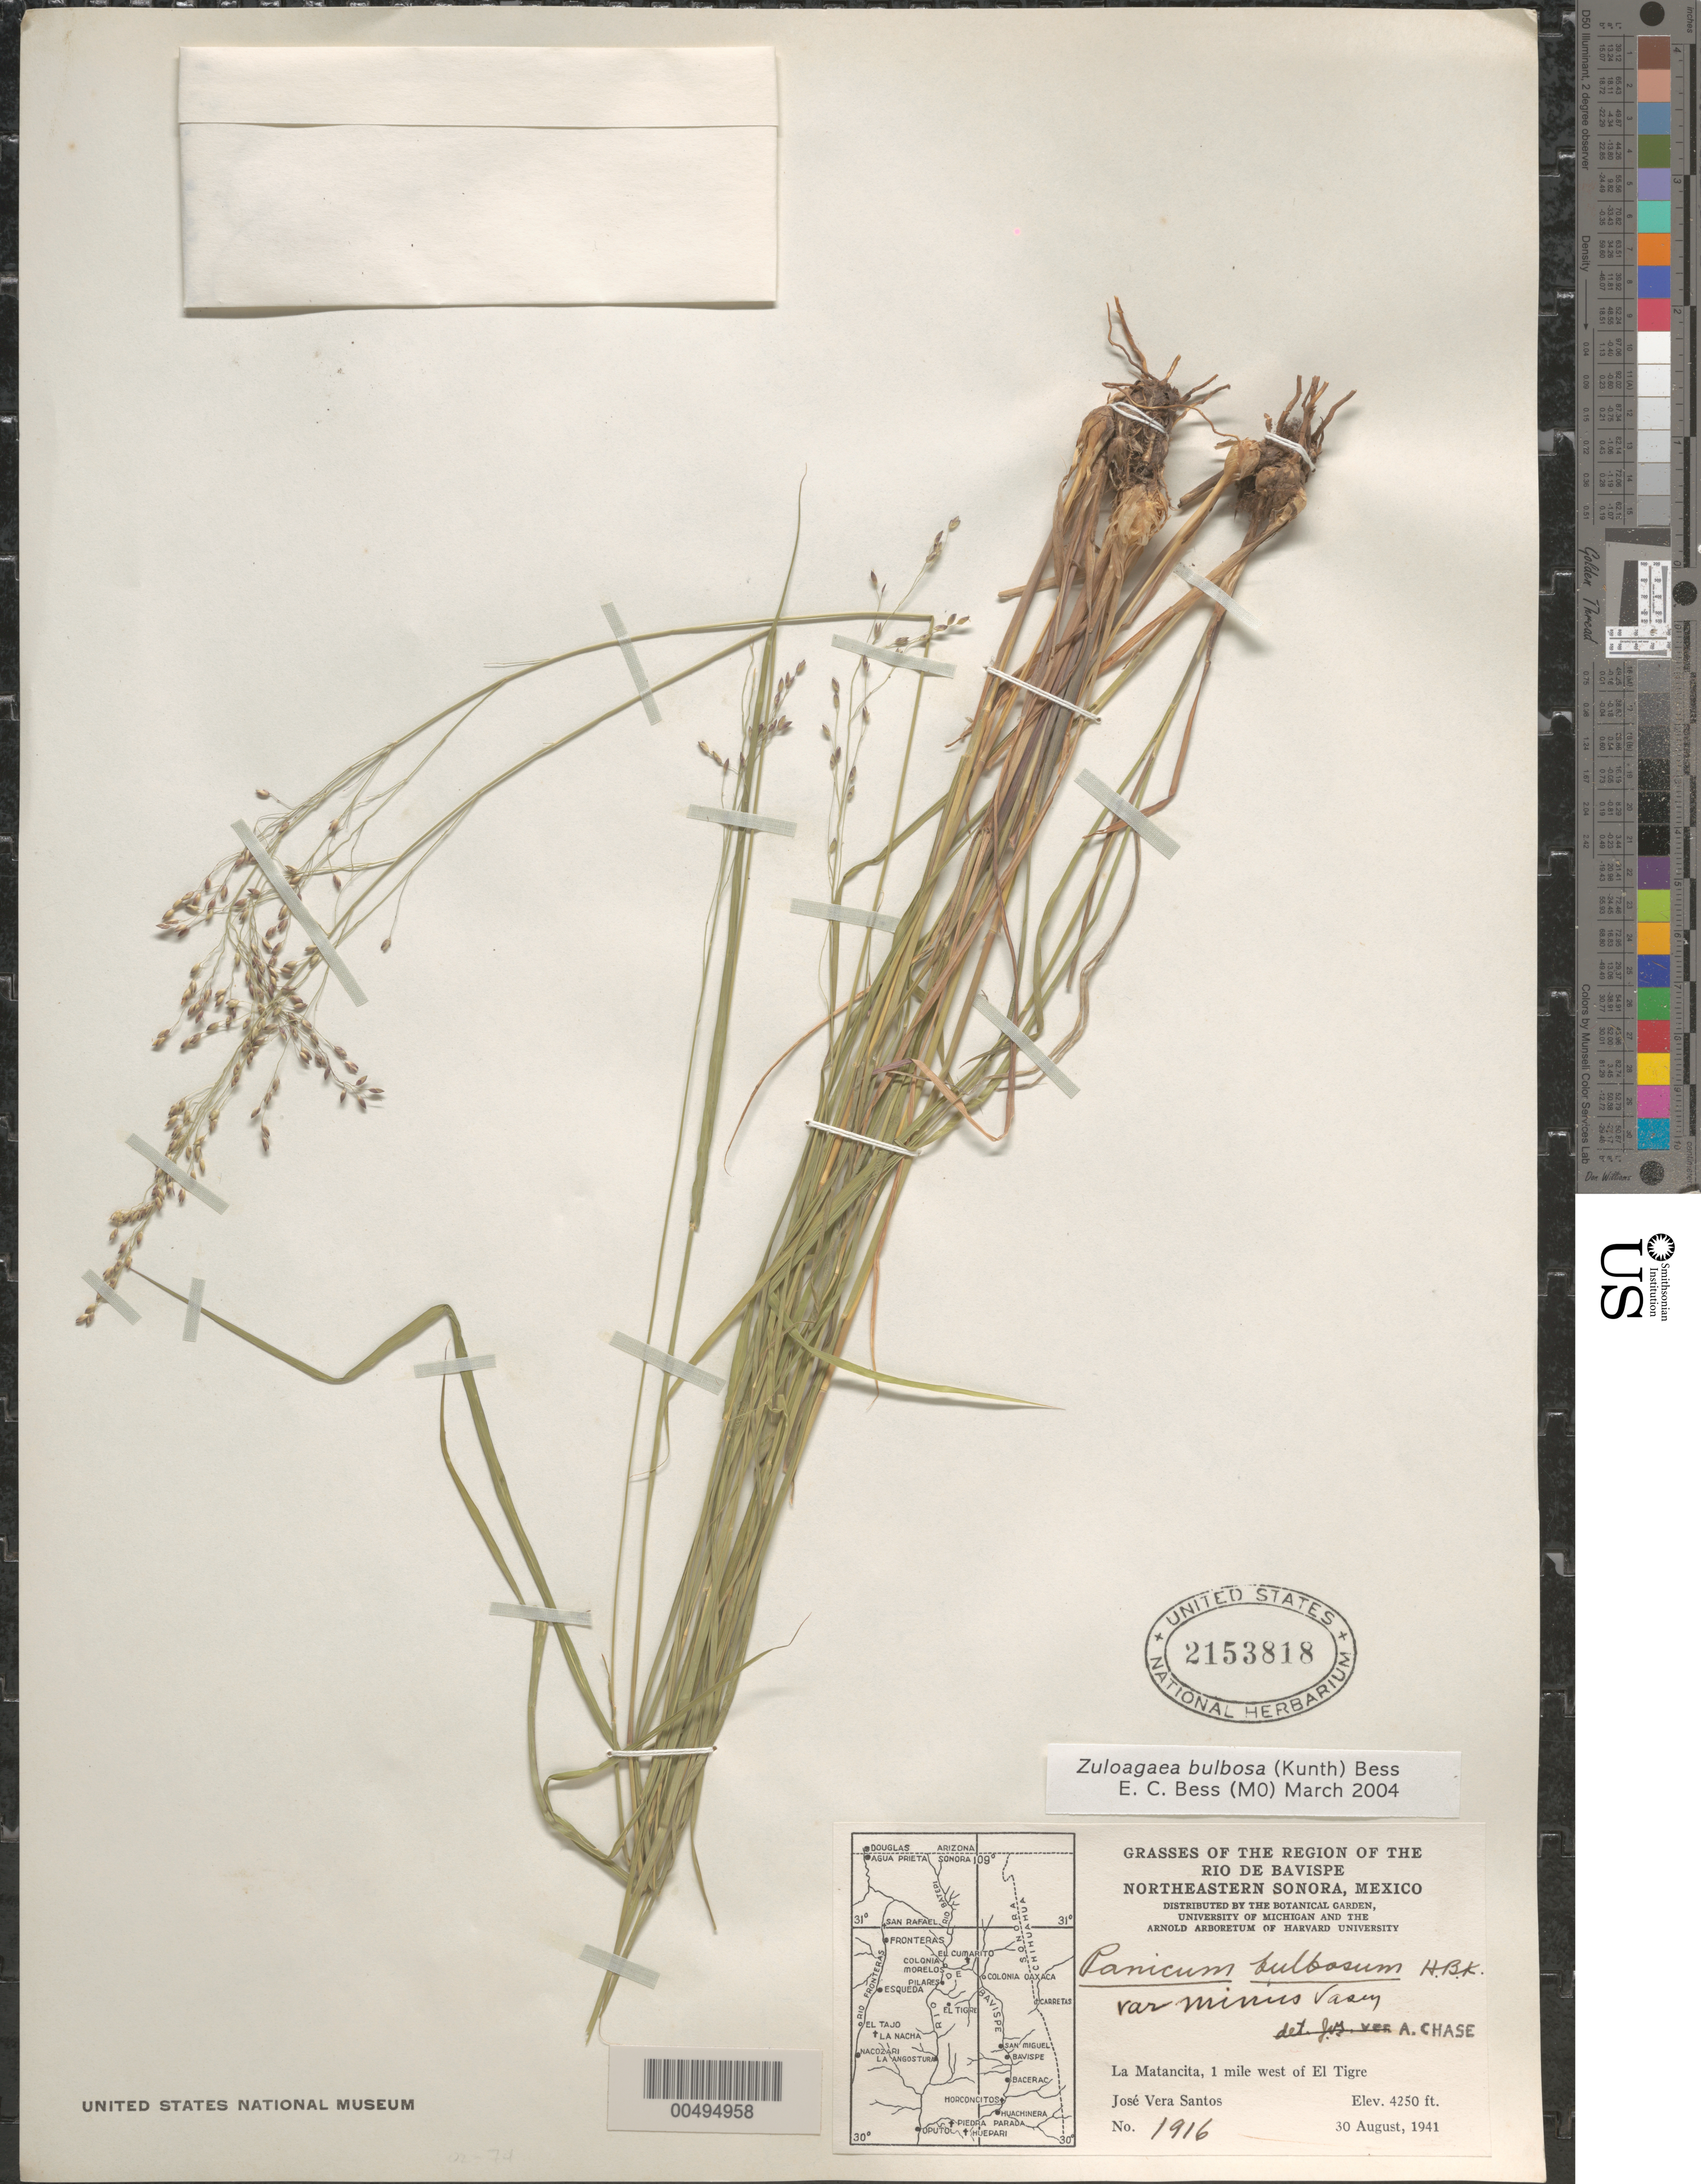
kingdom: Plantae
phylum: Tracheophyta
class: Liliopsida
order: Poales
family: Poaceae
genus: Panicum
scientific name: Panicum bulbosum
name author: Kunth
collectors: J. V. Santos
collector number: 1916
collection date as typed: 30 Aug 1941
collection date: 1941-08-30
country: Mexico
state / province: Sonora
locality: Region of the Rio de Bavispe, NE Sonora, La Matancita, 1 mi W of El Tigre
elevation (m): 1295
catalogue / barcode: US 2153818